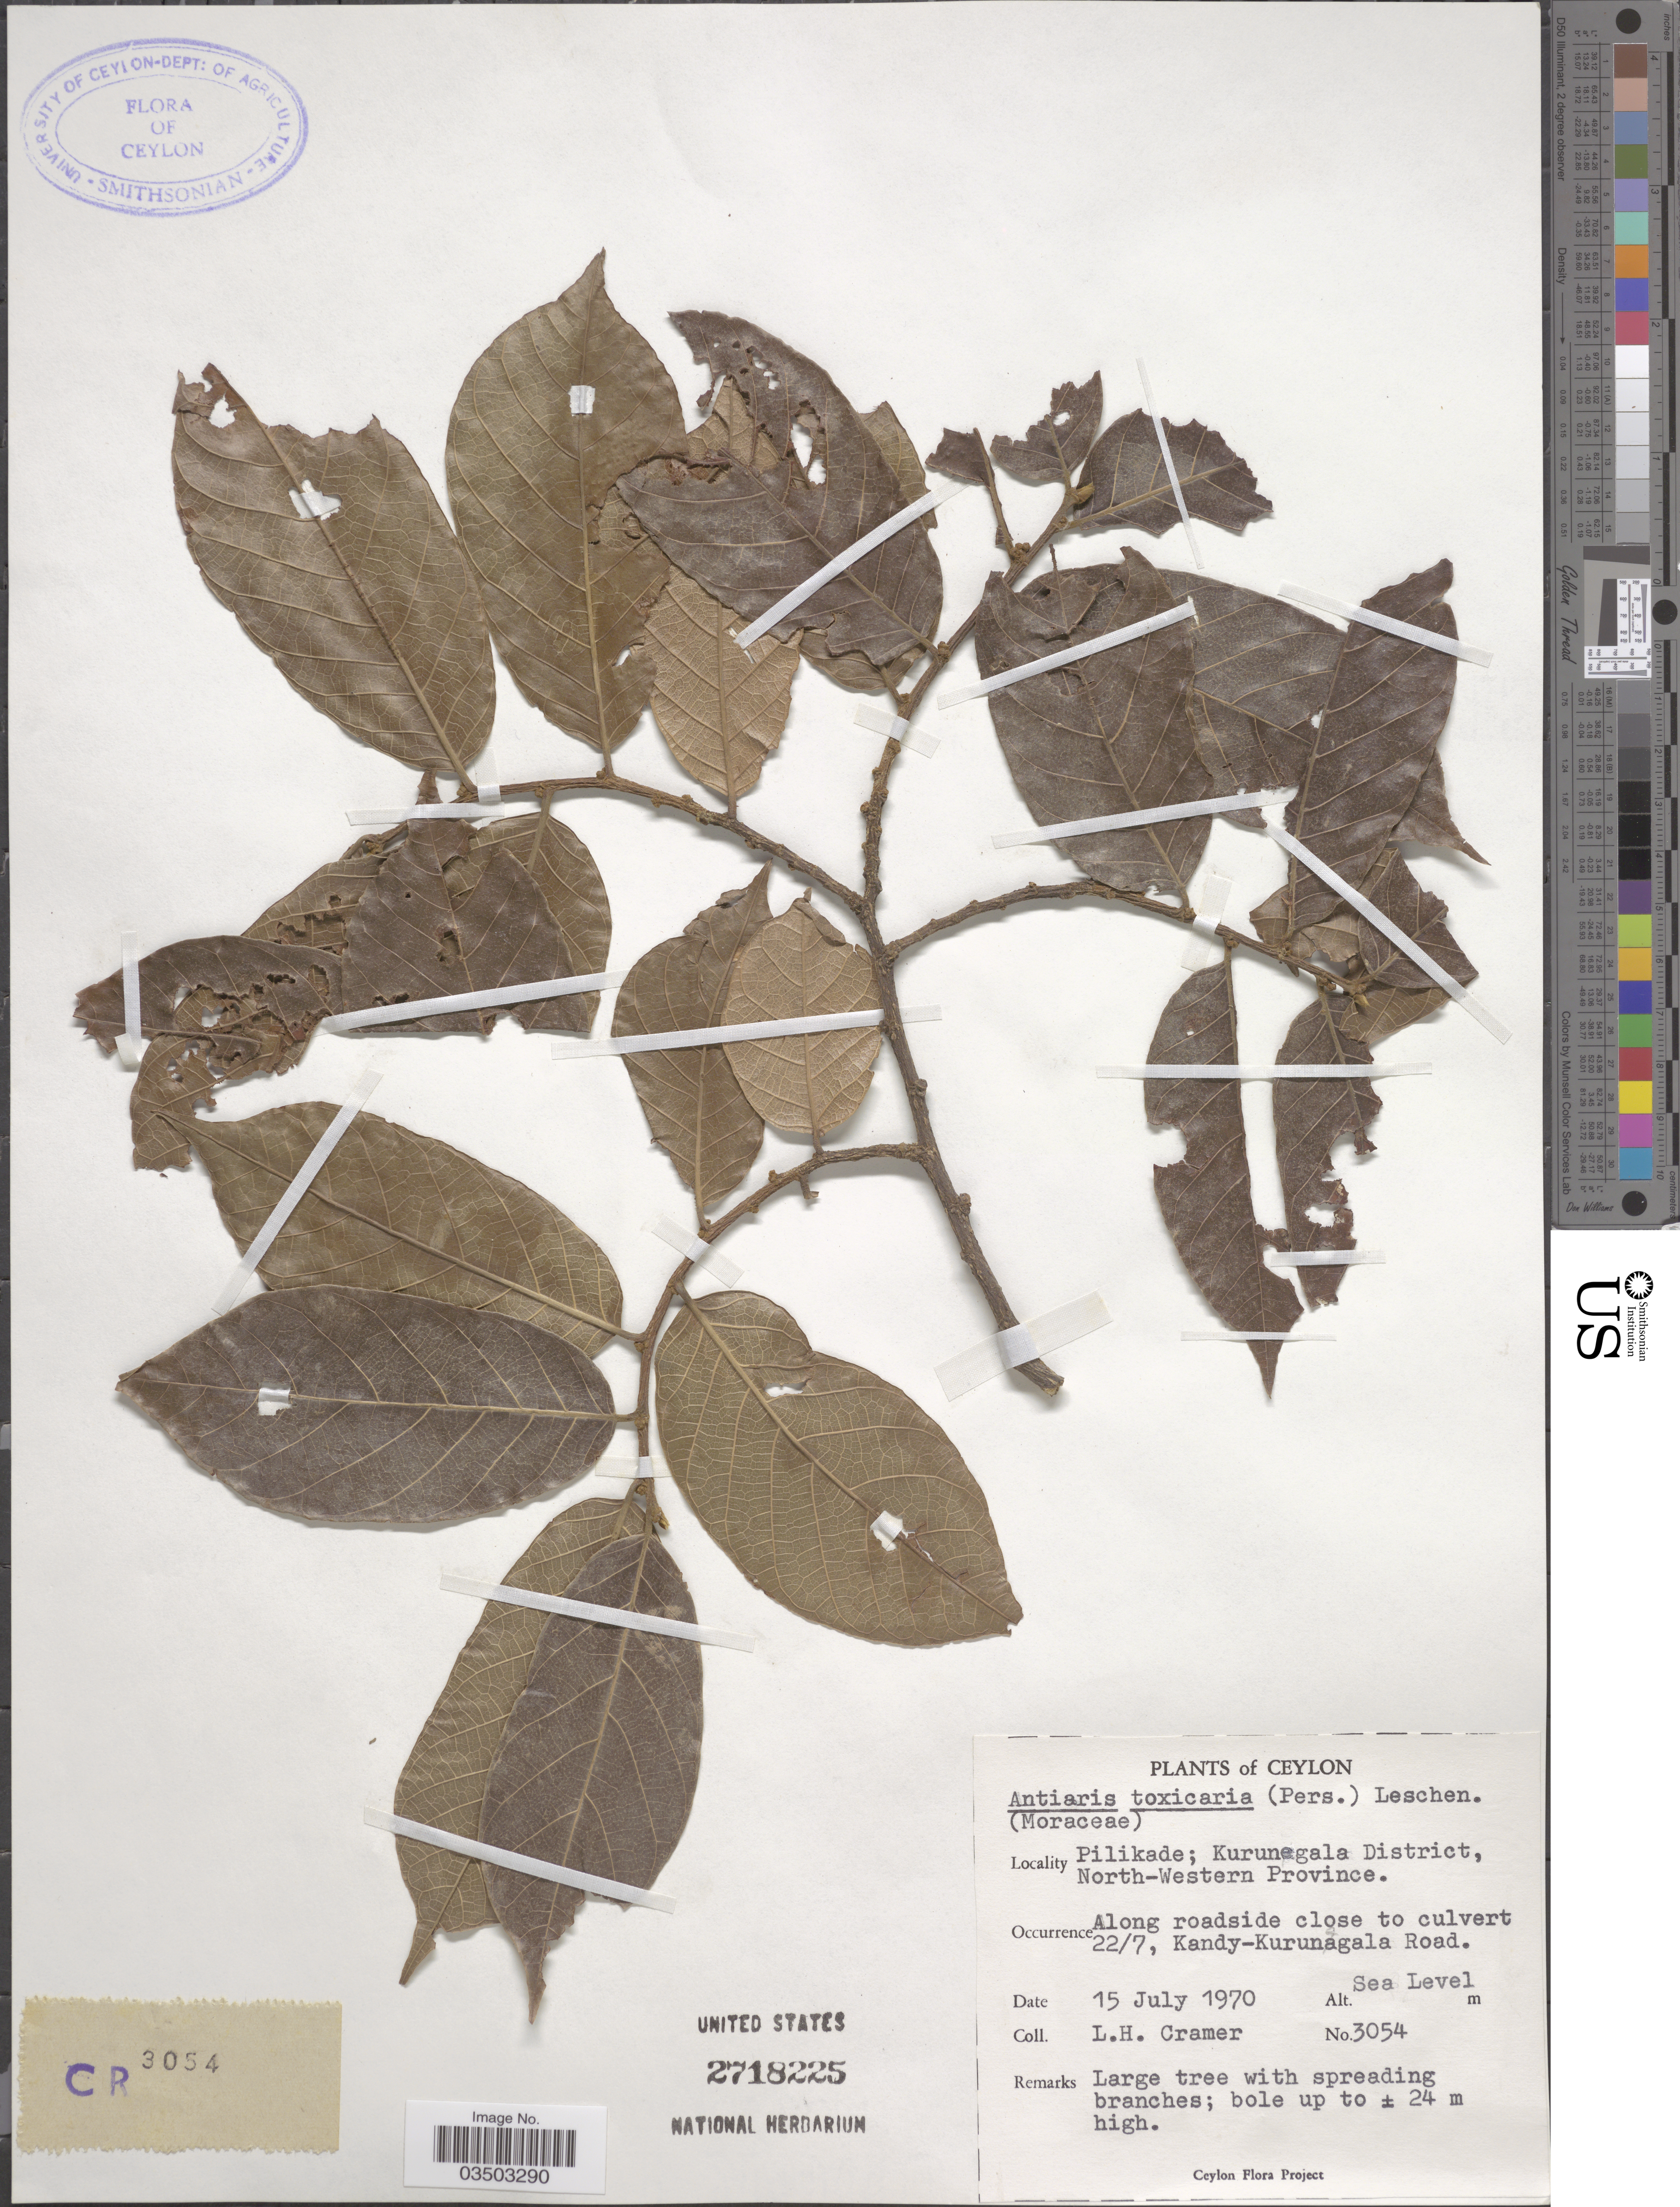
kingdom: Plantae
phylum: Tracheophyta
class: Magnoliopsida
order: Rosales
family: Moraceae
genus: Antiaris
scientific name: Antiaris toxicaria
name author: Lesch.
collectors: L. H. Cramer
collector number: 3054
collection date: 1970-07-15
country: Sri Lanka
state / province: North Western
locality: Ceylon. Pilikade; Kurunegala District, North-Western Province. Along roadside close to culvert 22/7, Kandy-Kurunagala Road.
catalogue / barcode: US 2718225